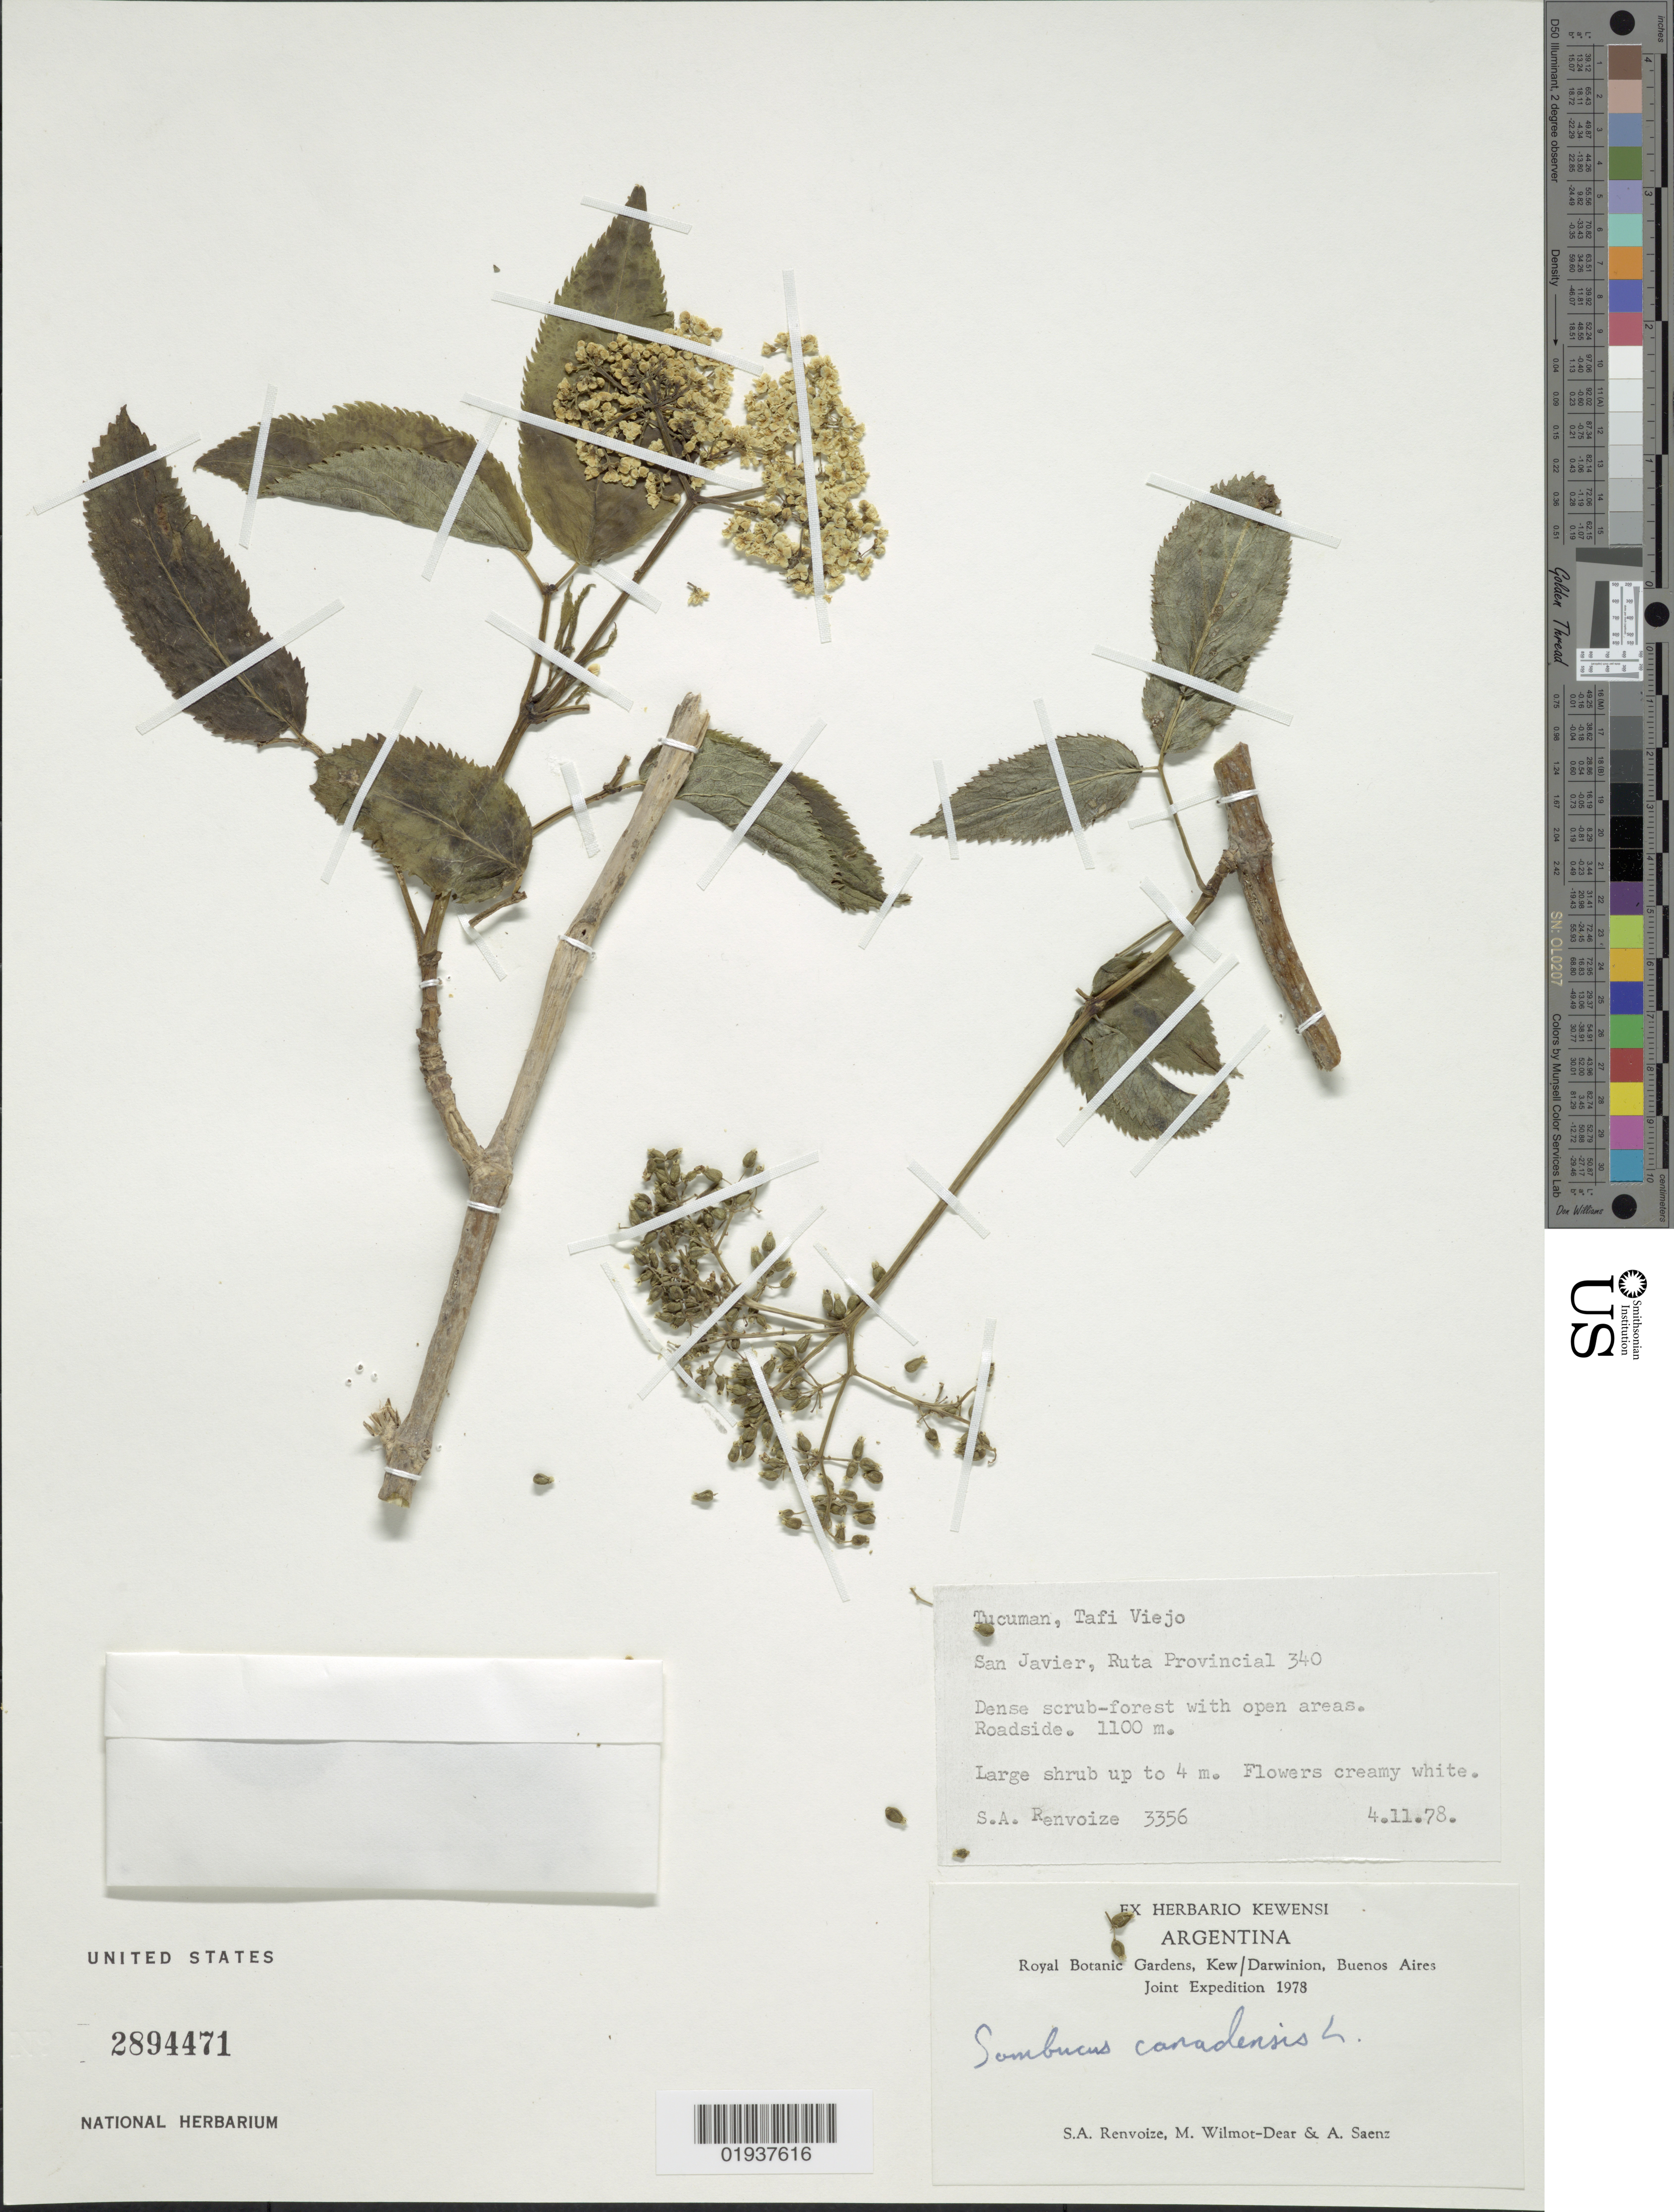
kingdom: Plantae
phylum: Tracheophyta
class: Magnoliopsida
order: Dipsacales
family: Viburnaceae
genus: Sambucus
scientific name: Sambucus canadensis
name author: L.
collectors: S. A. Renvoize, M. Wilmot-Dear & A. Saenz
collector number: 3356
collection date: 1978-11-04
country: Argentina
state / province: Tucuman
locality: Tafi Viejo, San Javier, Ruta Provincial 340.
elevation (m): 1100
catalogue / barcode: US 2894471